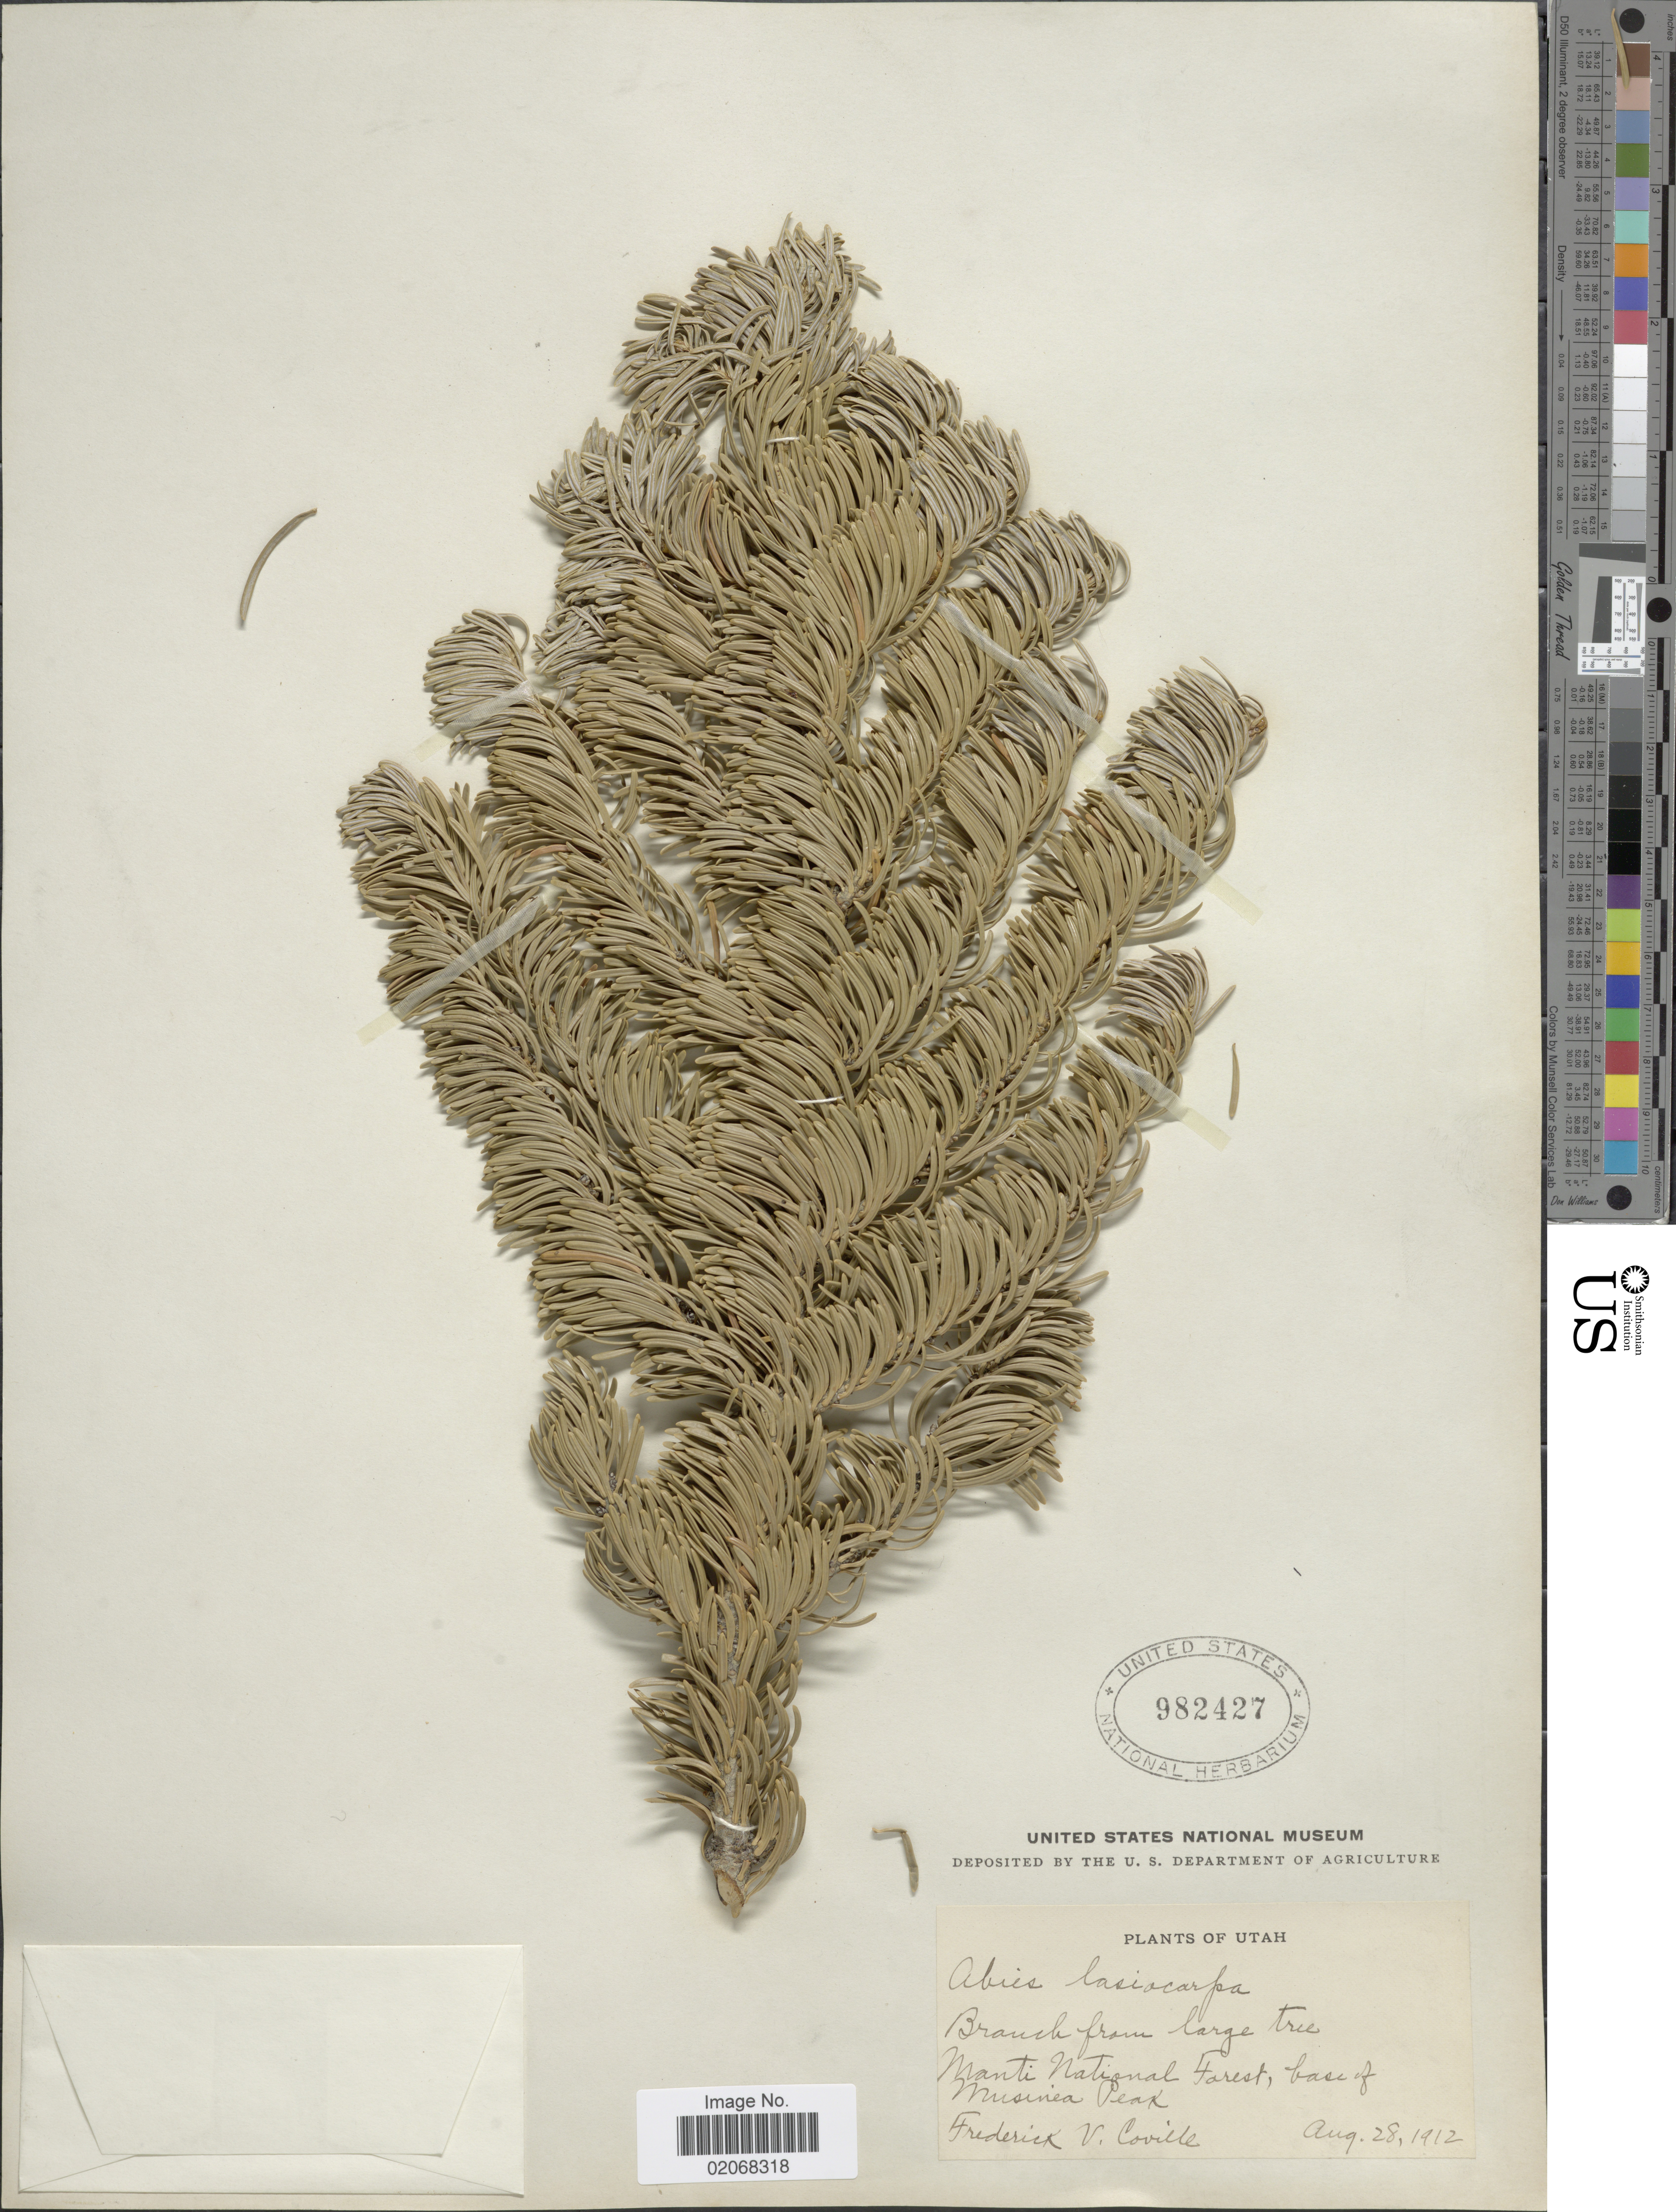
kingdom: Plantae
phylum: Tracheophyta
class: Pinopsida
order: Pinales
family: Pinaceae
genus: Abies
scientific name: Abies lasiocarpa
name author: (Hook.) Nutt.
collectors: F. V. Coville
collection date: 1912-08-28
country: United States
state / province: Utah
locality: Manti National Forest, base of Musinea Peak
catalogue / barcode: US 982427